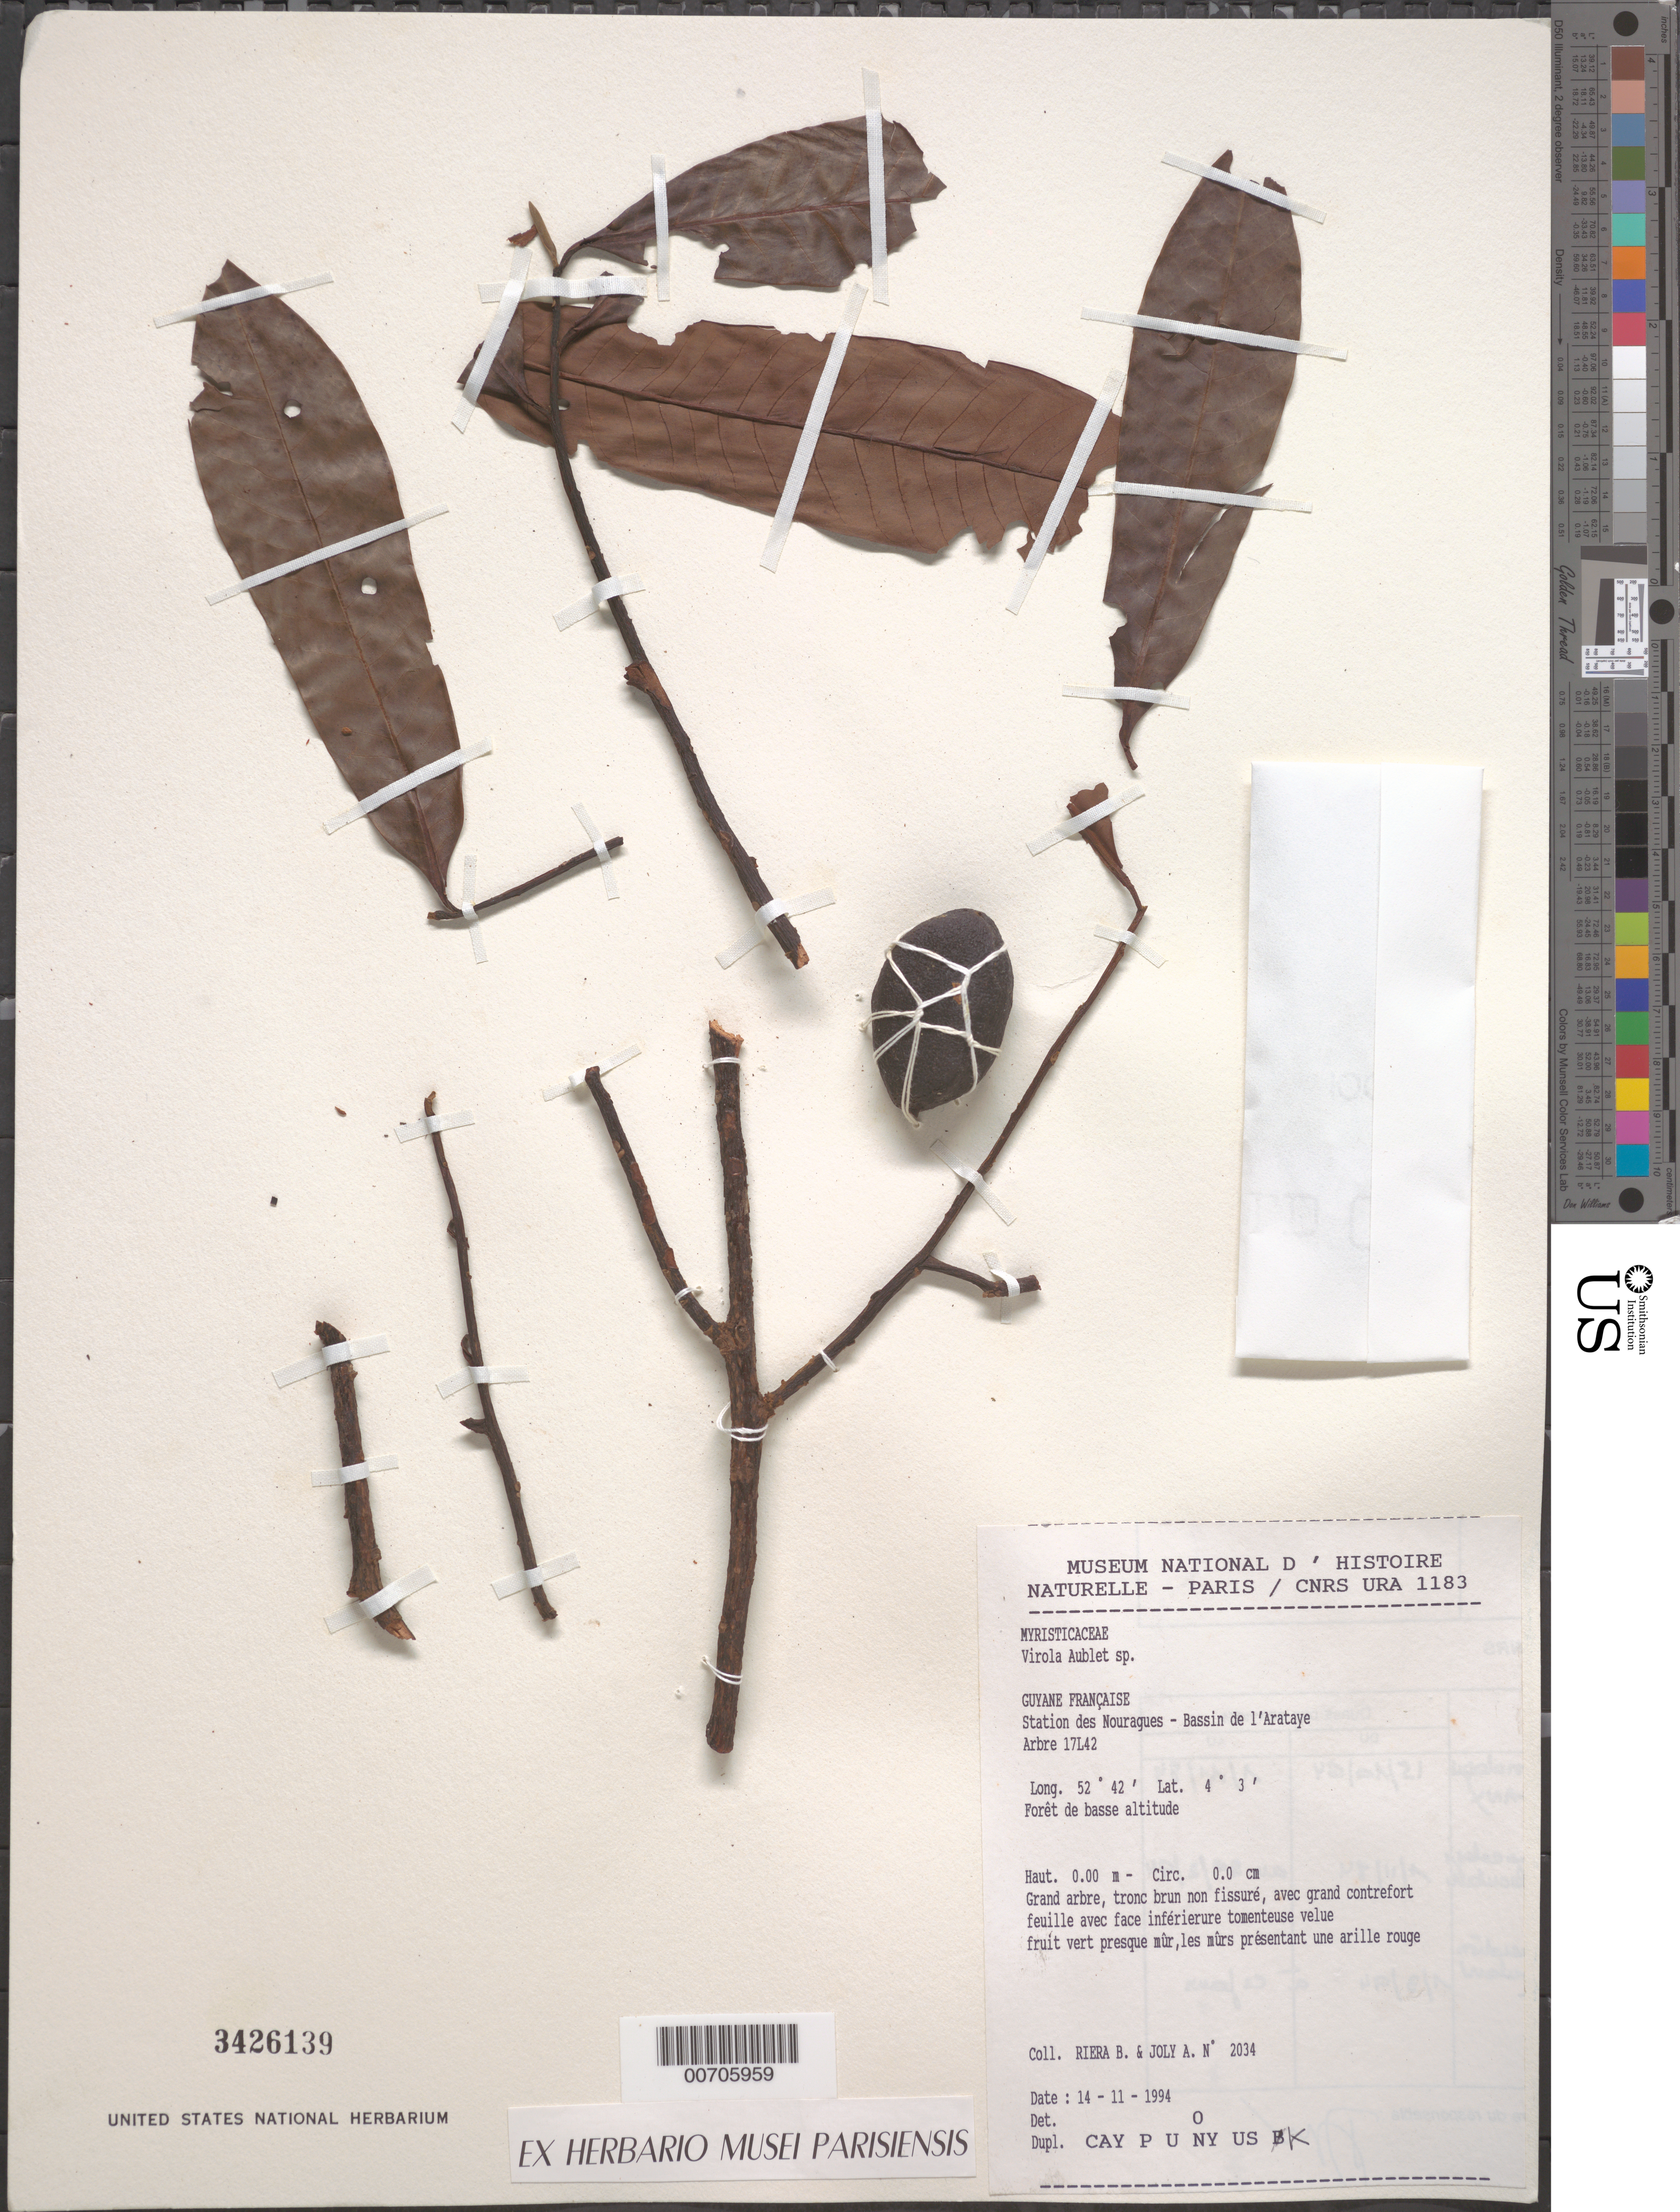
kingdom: Plantae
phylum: Tracheophyta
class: Magnoliopsida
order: Magnoliales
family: Myristicaceae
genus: Virola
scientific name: Virola sp.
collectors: B. Riéra & A. Joly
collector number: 2034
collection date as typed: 14-Nov-94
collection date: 1994-11-14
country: French Guiana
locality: Station des Nouragues, Bassin de l'Approuague, Arataye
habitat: Low altitude forest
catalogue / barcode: US 3426139